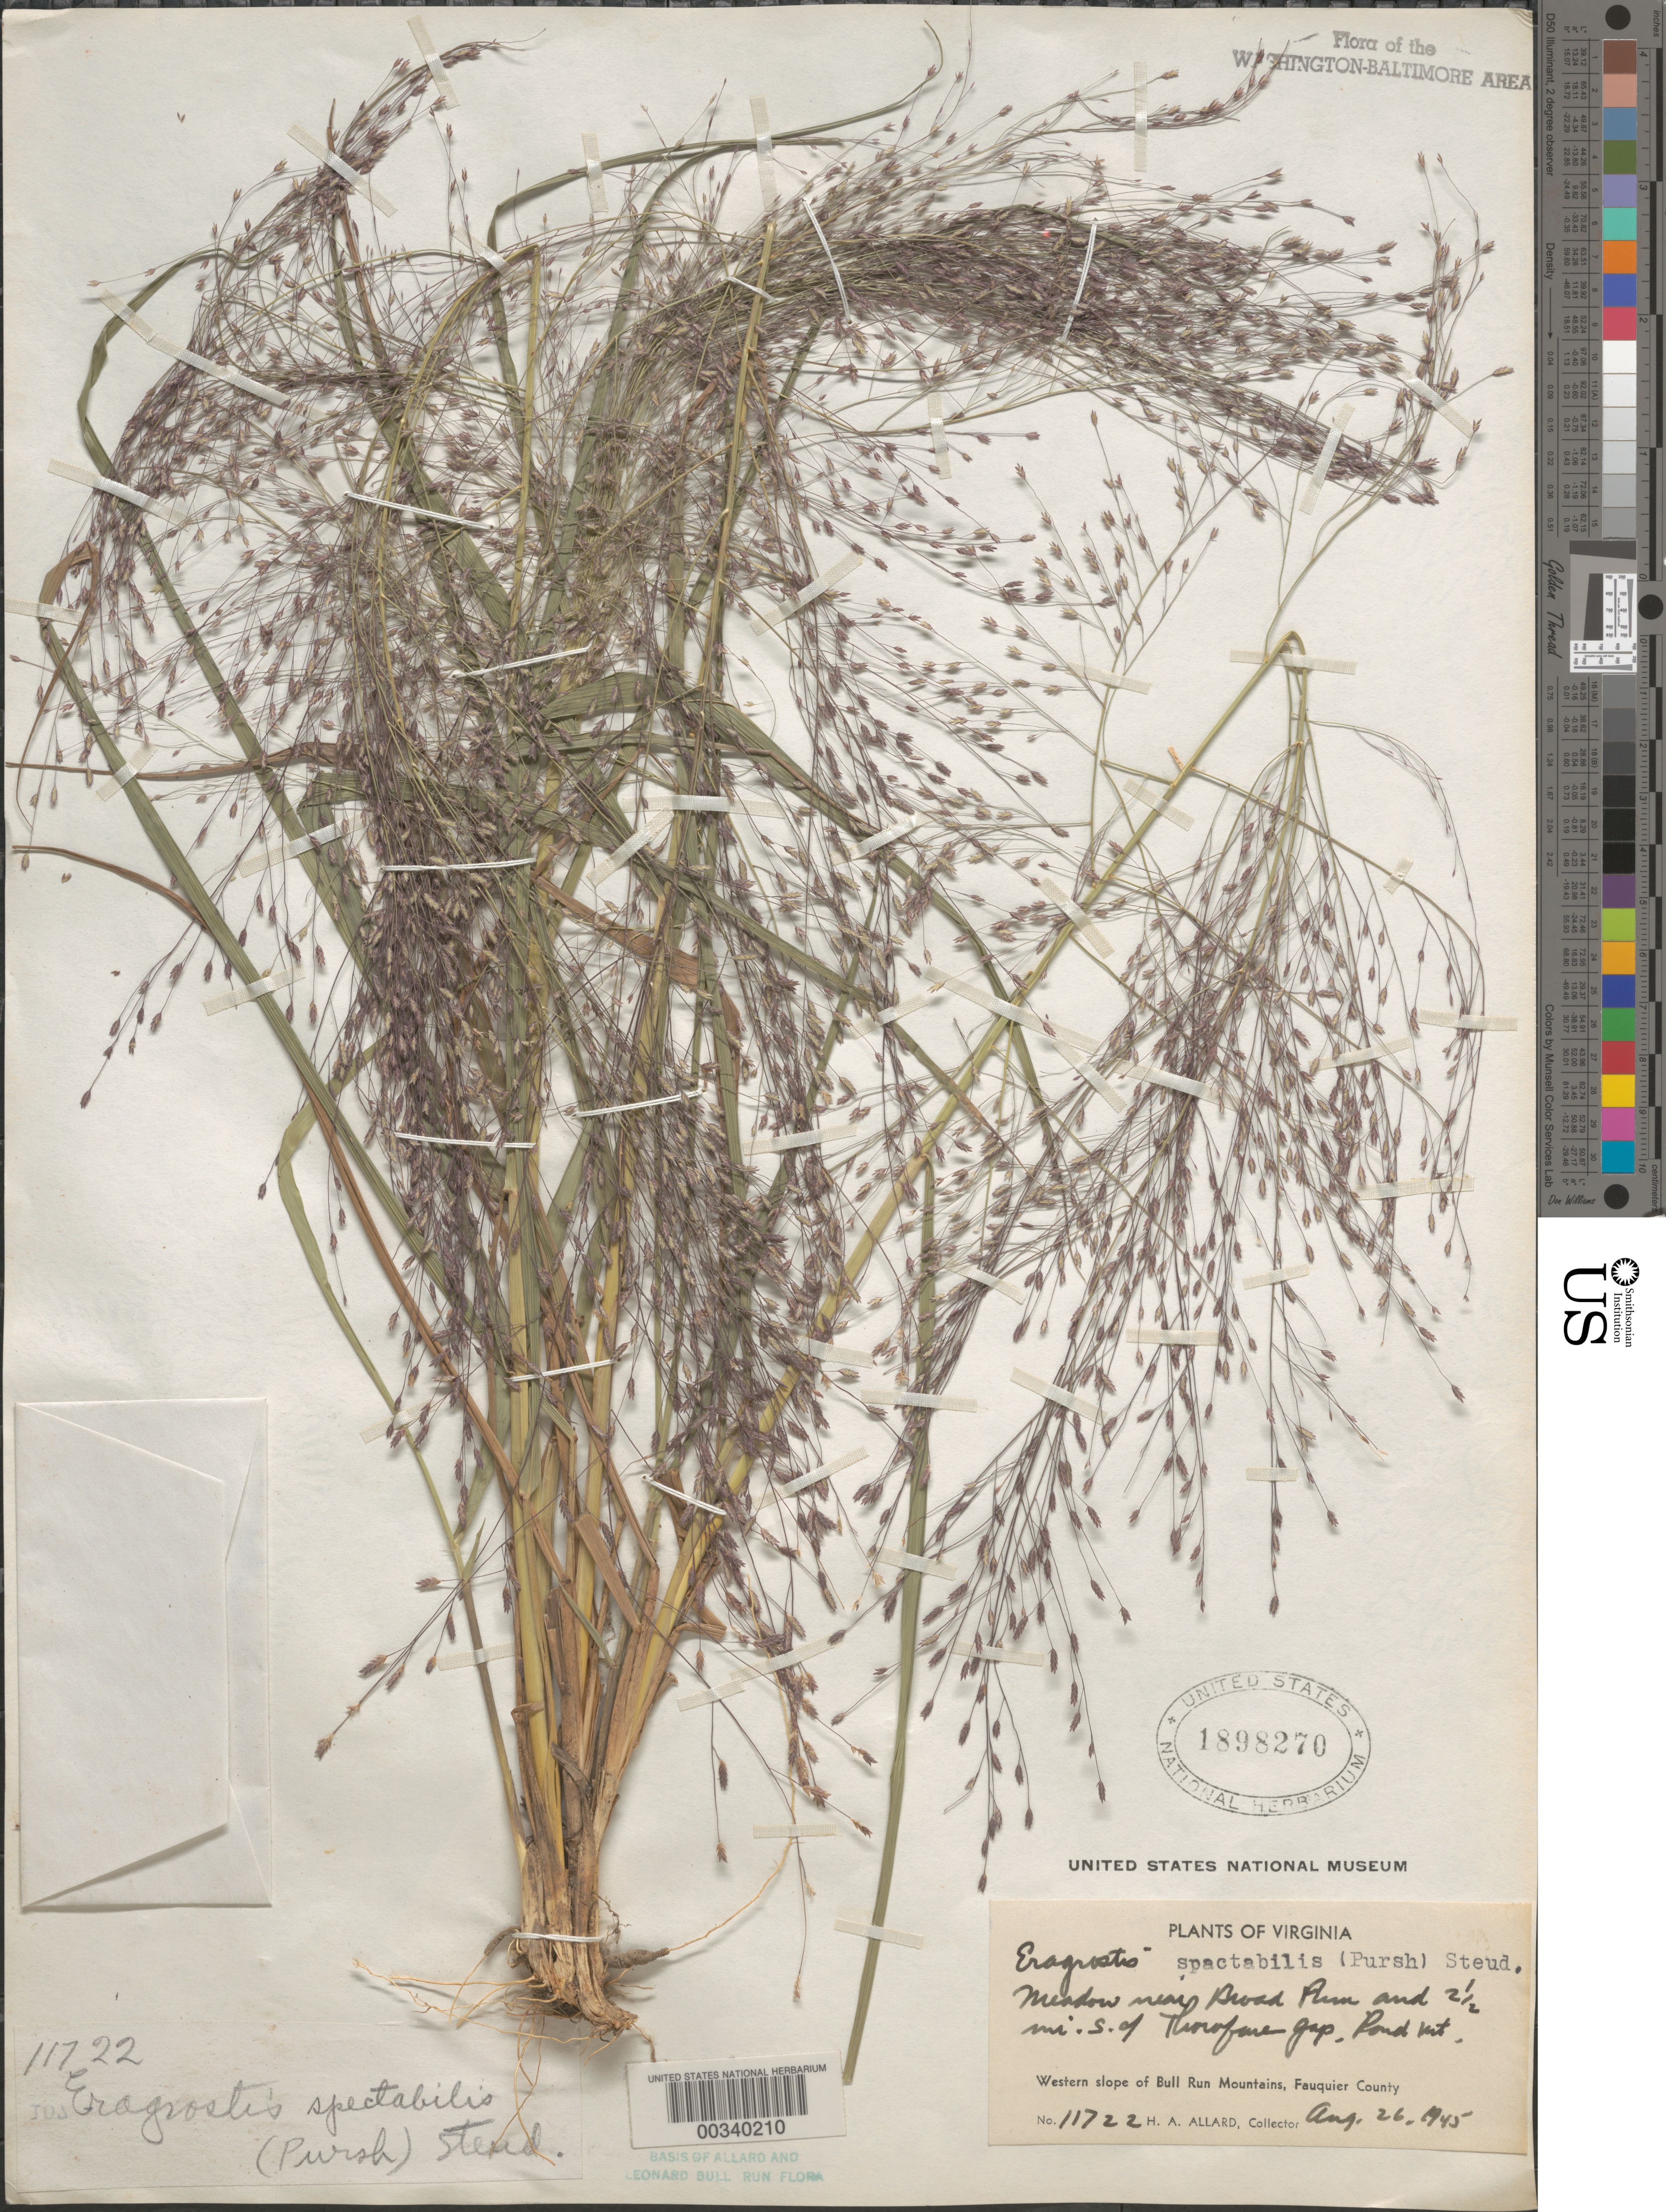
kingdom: Plantae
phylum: Tracheophyta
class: Liliopsida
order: Poales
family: Poaceae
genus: Eragrostis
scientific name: Eragrostis spectabilis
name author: (Pursh) Steud.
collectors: H. A. Allard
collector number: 11722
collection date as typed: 26 Aug 1945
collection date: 1945-08-26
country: United States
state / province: Virginia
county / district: Fauquier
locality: Broad Run, south of Thorofare Gap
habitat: Meadow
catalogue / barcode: US 1898270